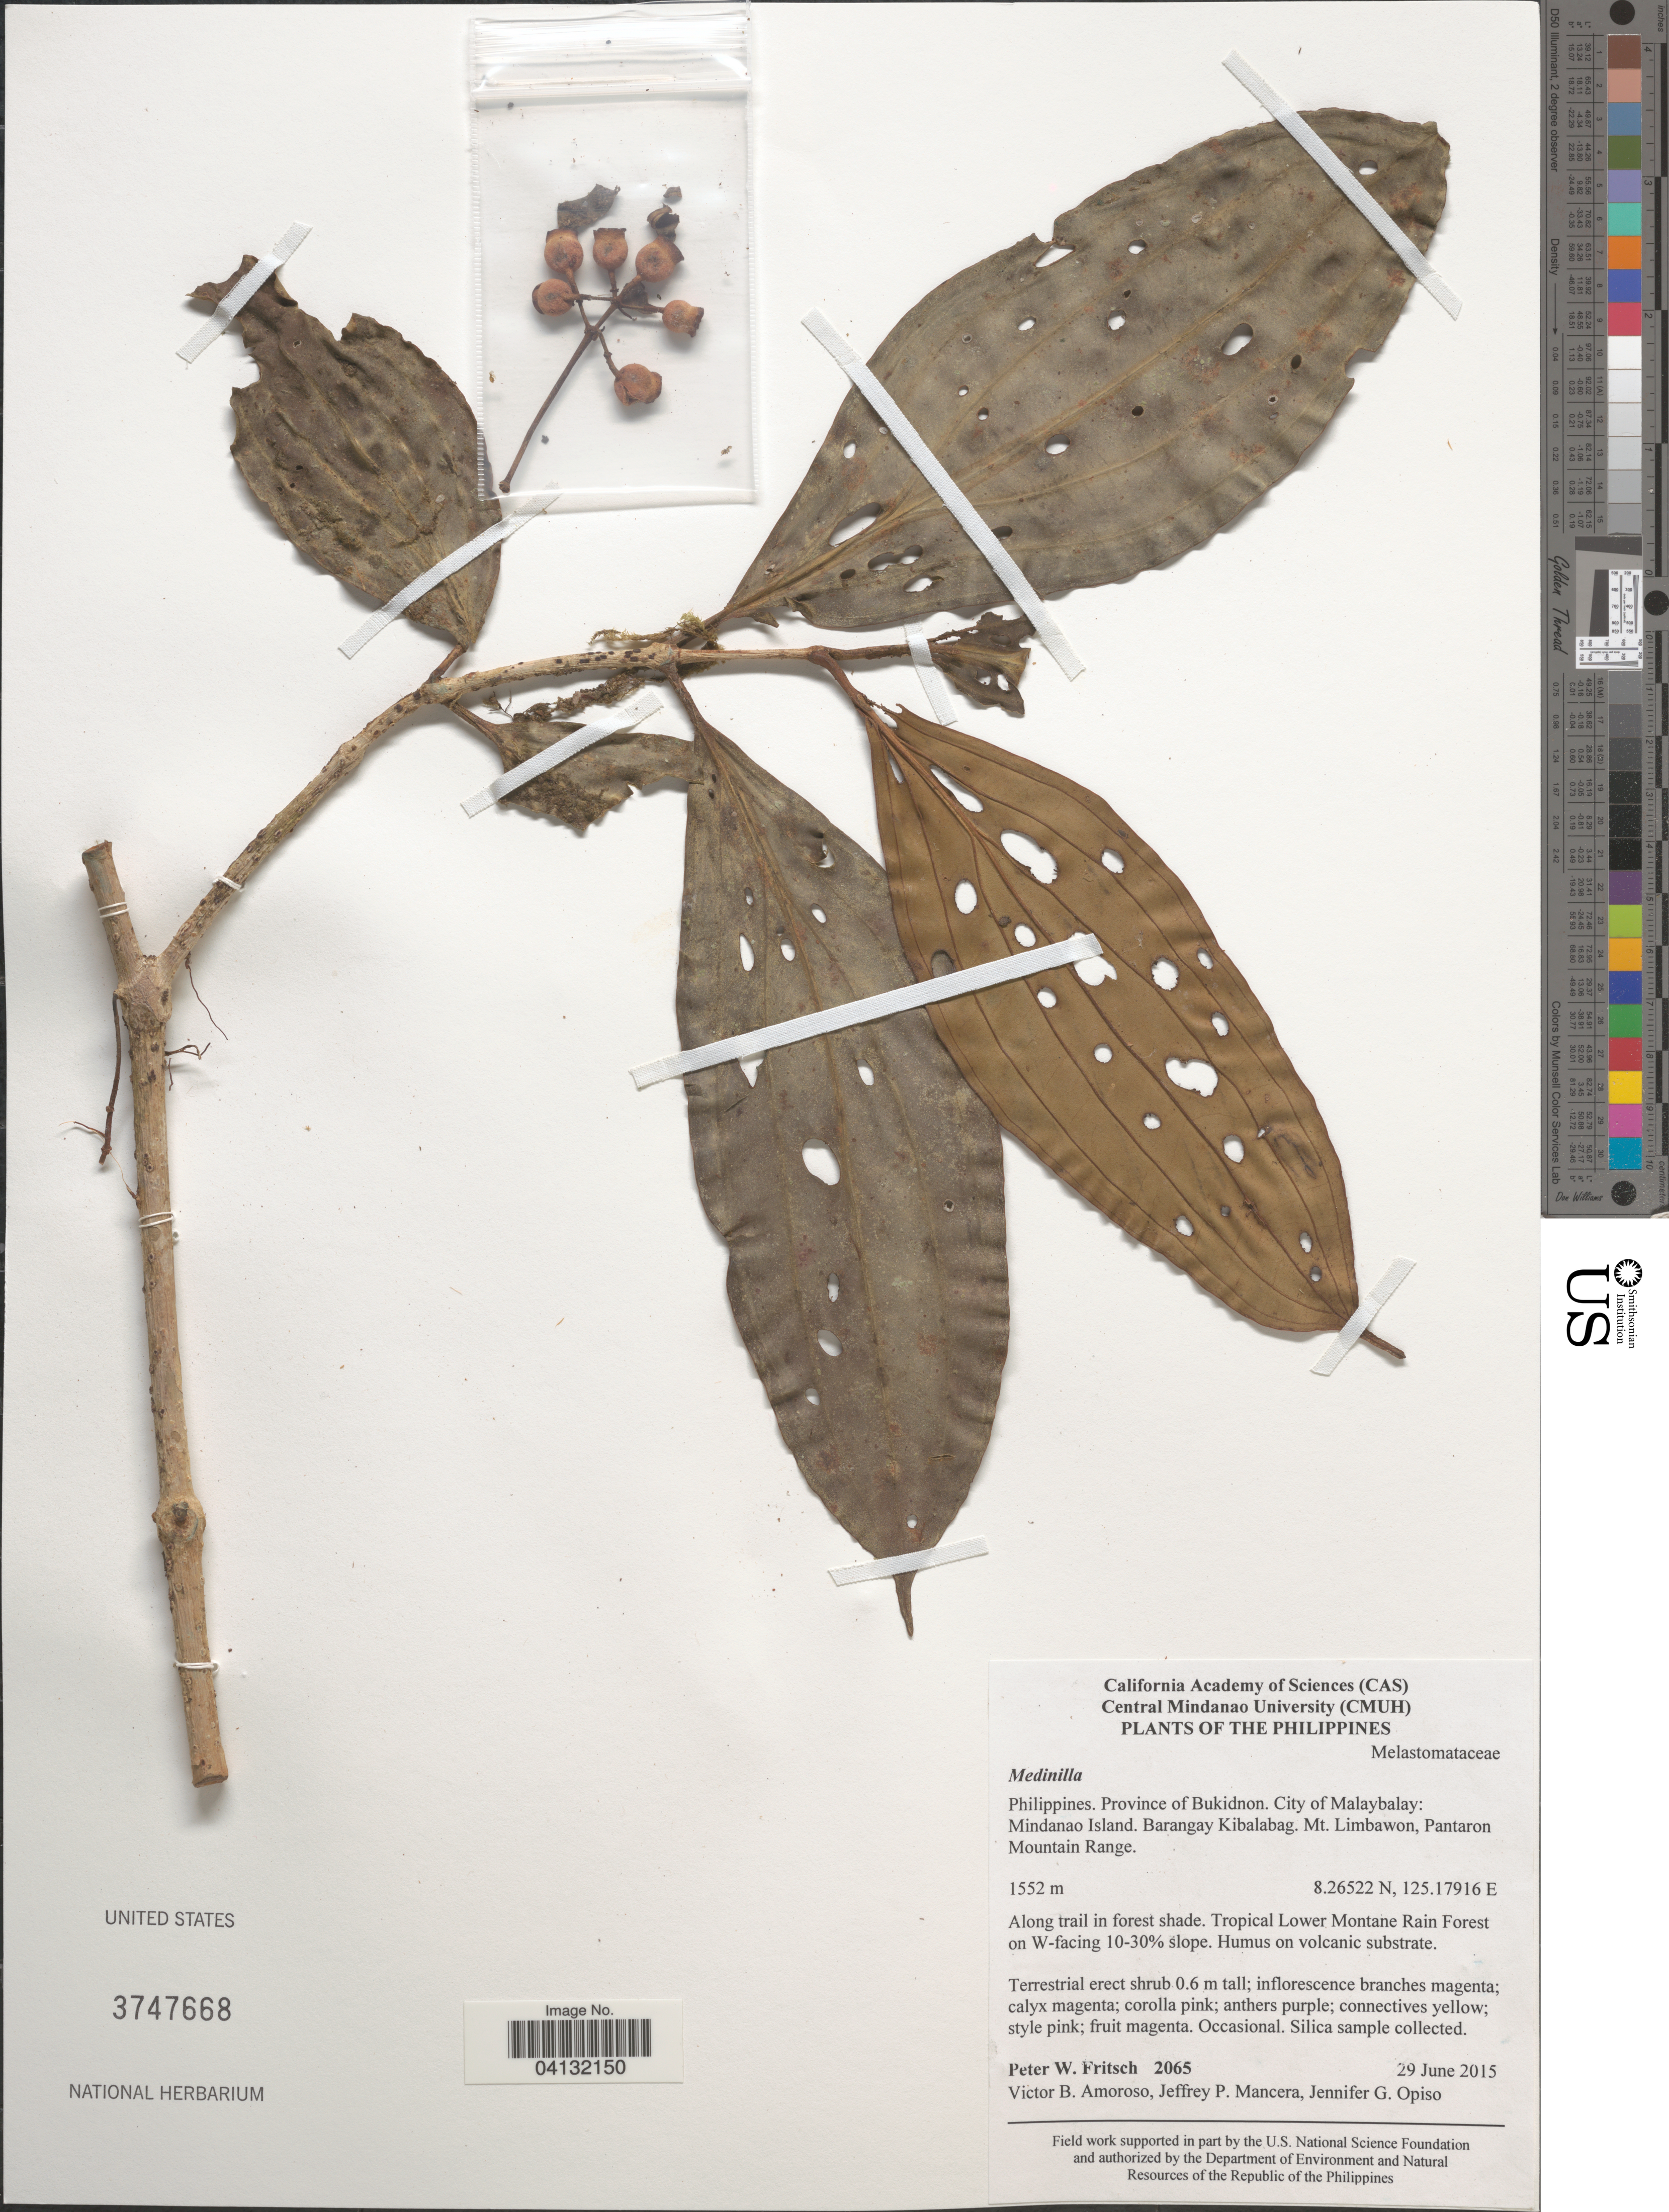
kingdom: Plantae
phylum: Tracheophyta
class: Magnoliopsida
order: Myrtales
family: Melastomataceae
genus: Medinilla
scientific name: Medinilla sp.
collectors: P. W. Fritsch, V. Amoroso, J. Mancera & J. Opiso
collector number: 2065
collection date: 2015-06-29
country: Philippines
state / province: Northern Mindanao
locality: Province of Bukidnon. City of Malaybalay: Mindanao Island. Barangay Kibalabag. Mt. Limbawon, Pantaron Mountain Range. Along trail in forest shade. Tropical Lower Montane Rain Forest on W-facing 10-30% slope.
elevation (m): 1552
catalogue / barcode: US 3747668